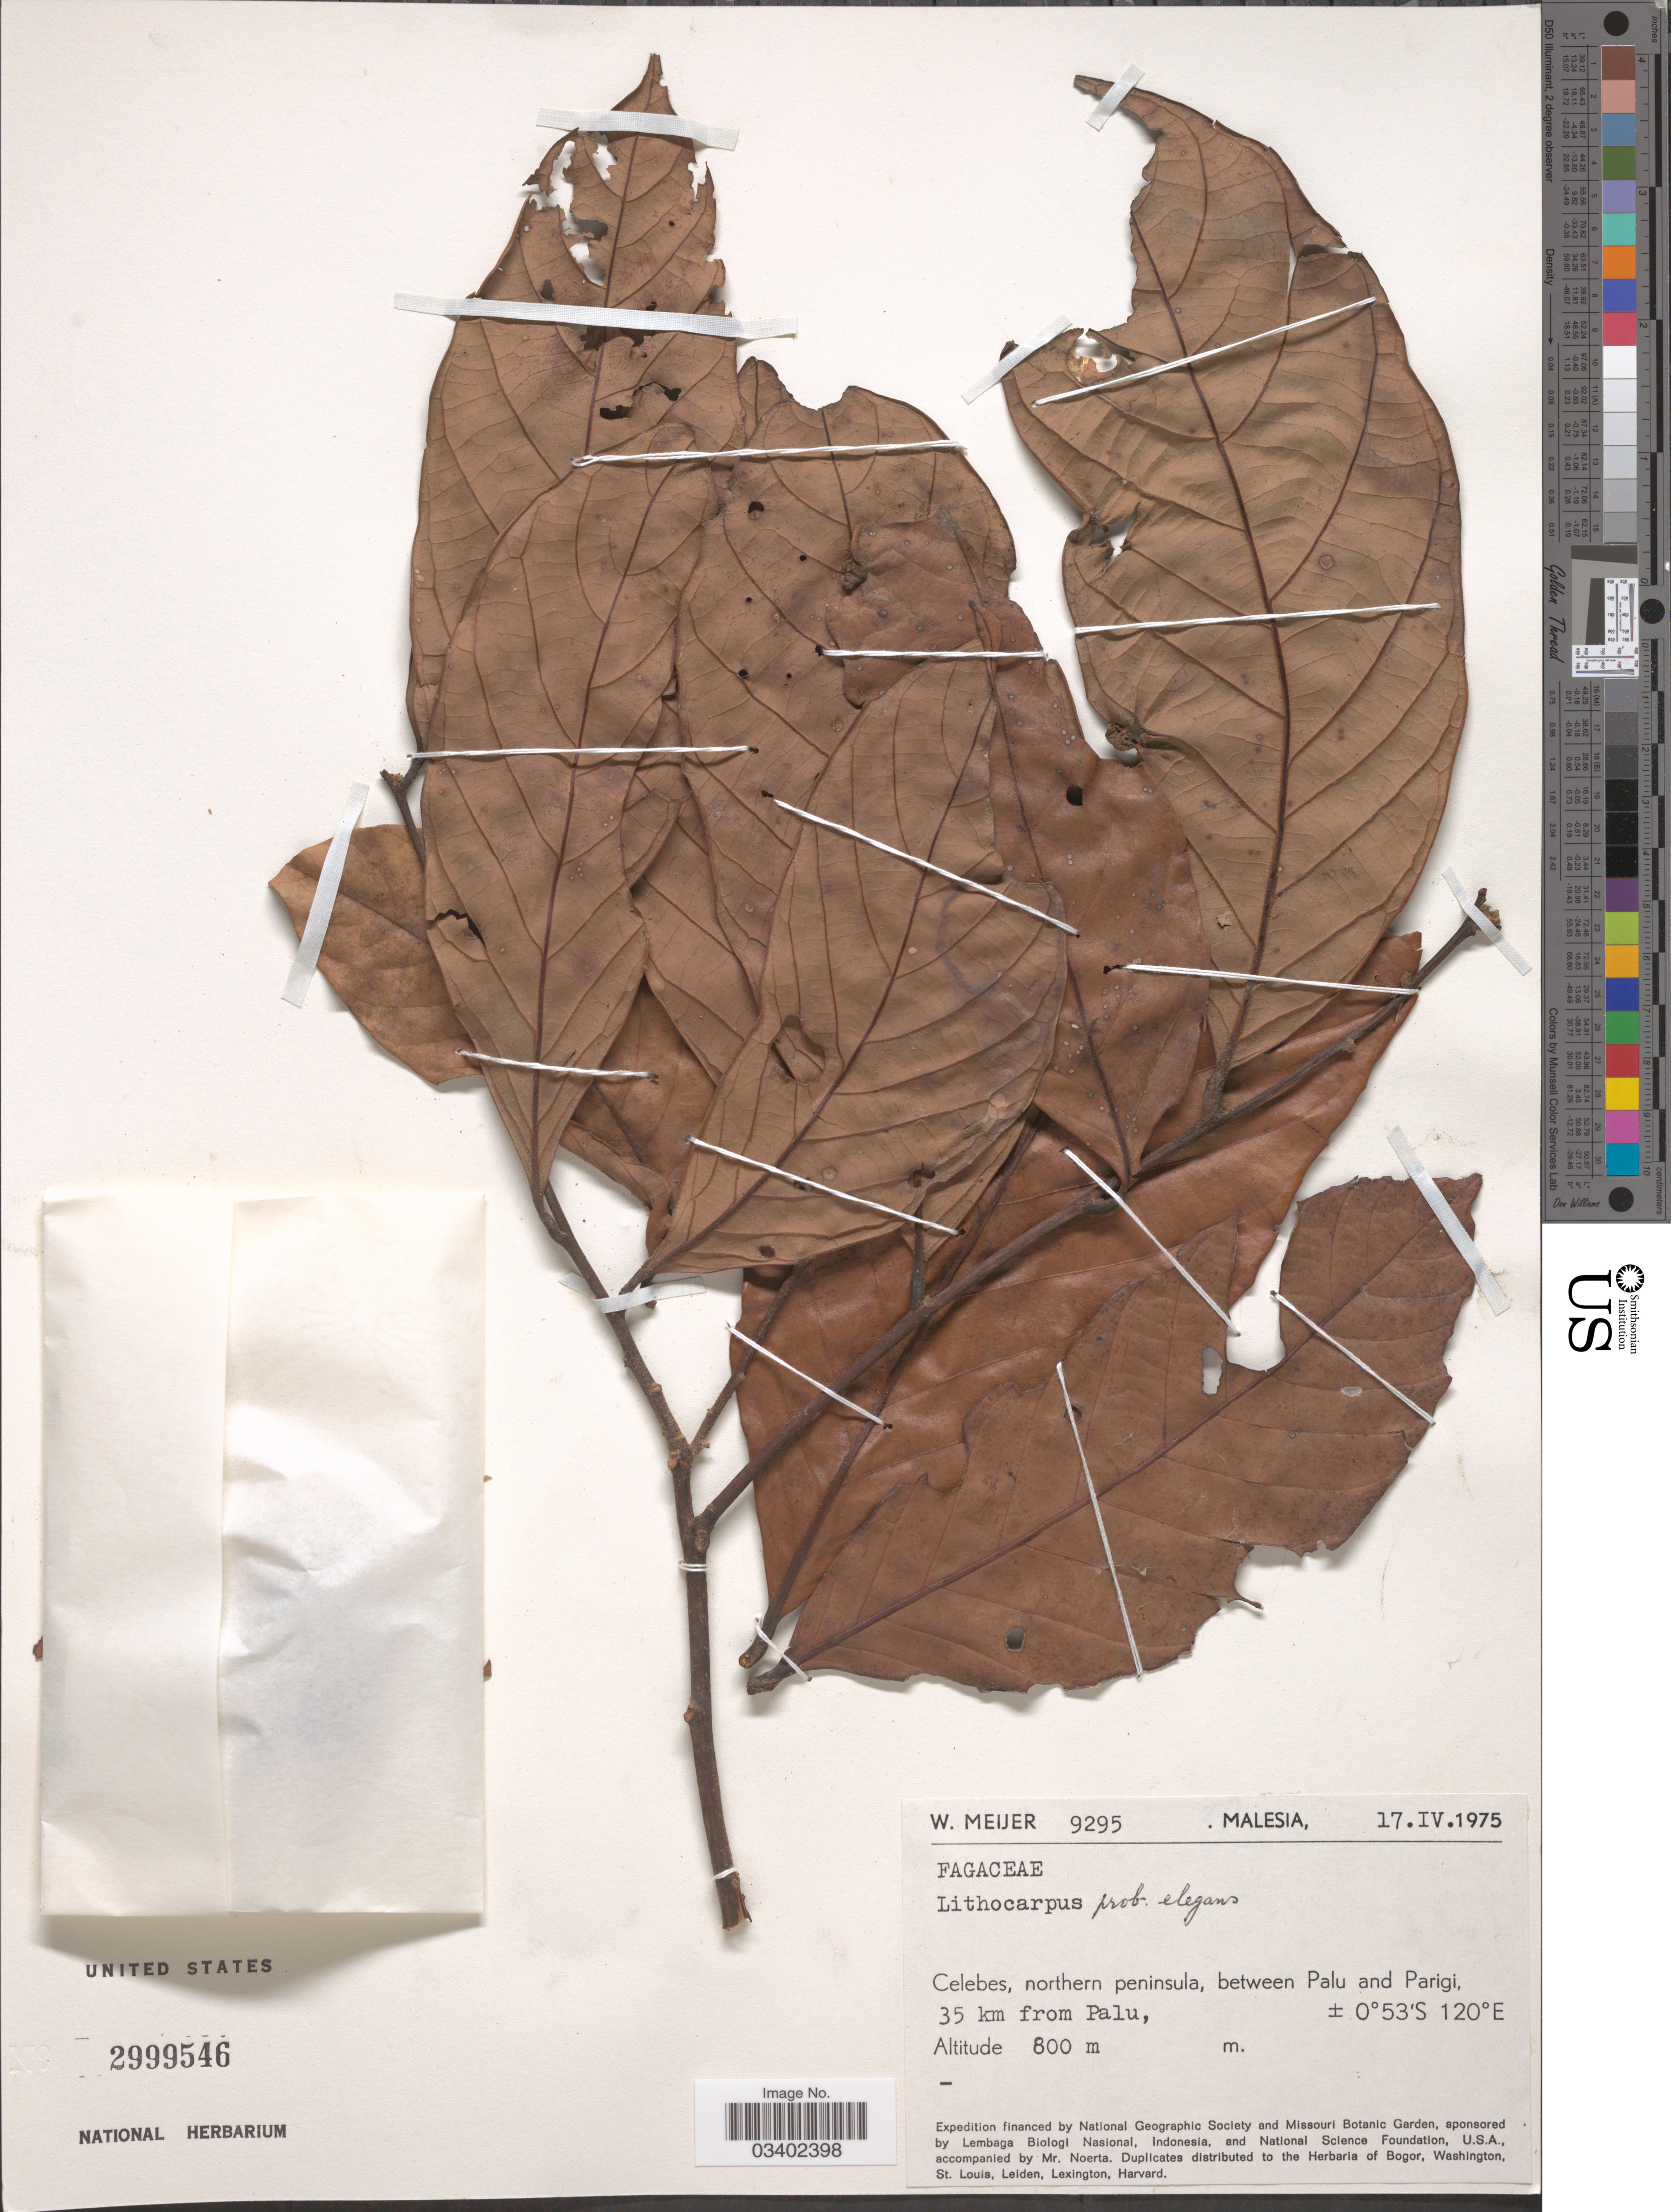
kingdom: Plantae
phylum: Tracheophyta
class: Magnoliopsida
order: Fagales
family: Fagaceae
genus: Lithocarpus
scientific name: Lithocarpus elegans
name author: (Blume) Hatus. ex Soepadmo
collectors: W. Meijer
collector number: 9295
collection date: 1975-04-17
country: Malaysia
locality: Celebes, northern peninsula, between Palu and Parigi, 35 km from Palu.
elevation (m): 800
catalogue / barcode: US 2999546